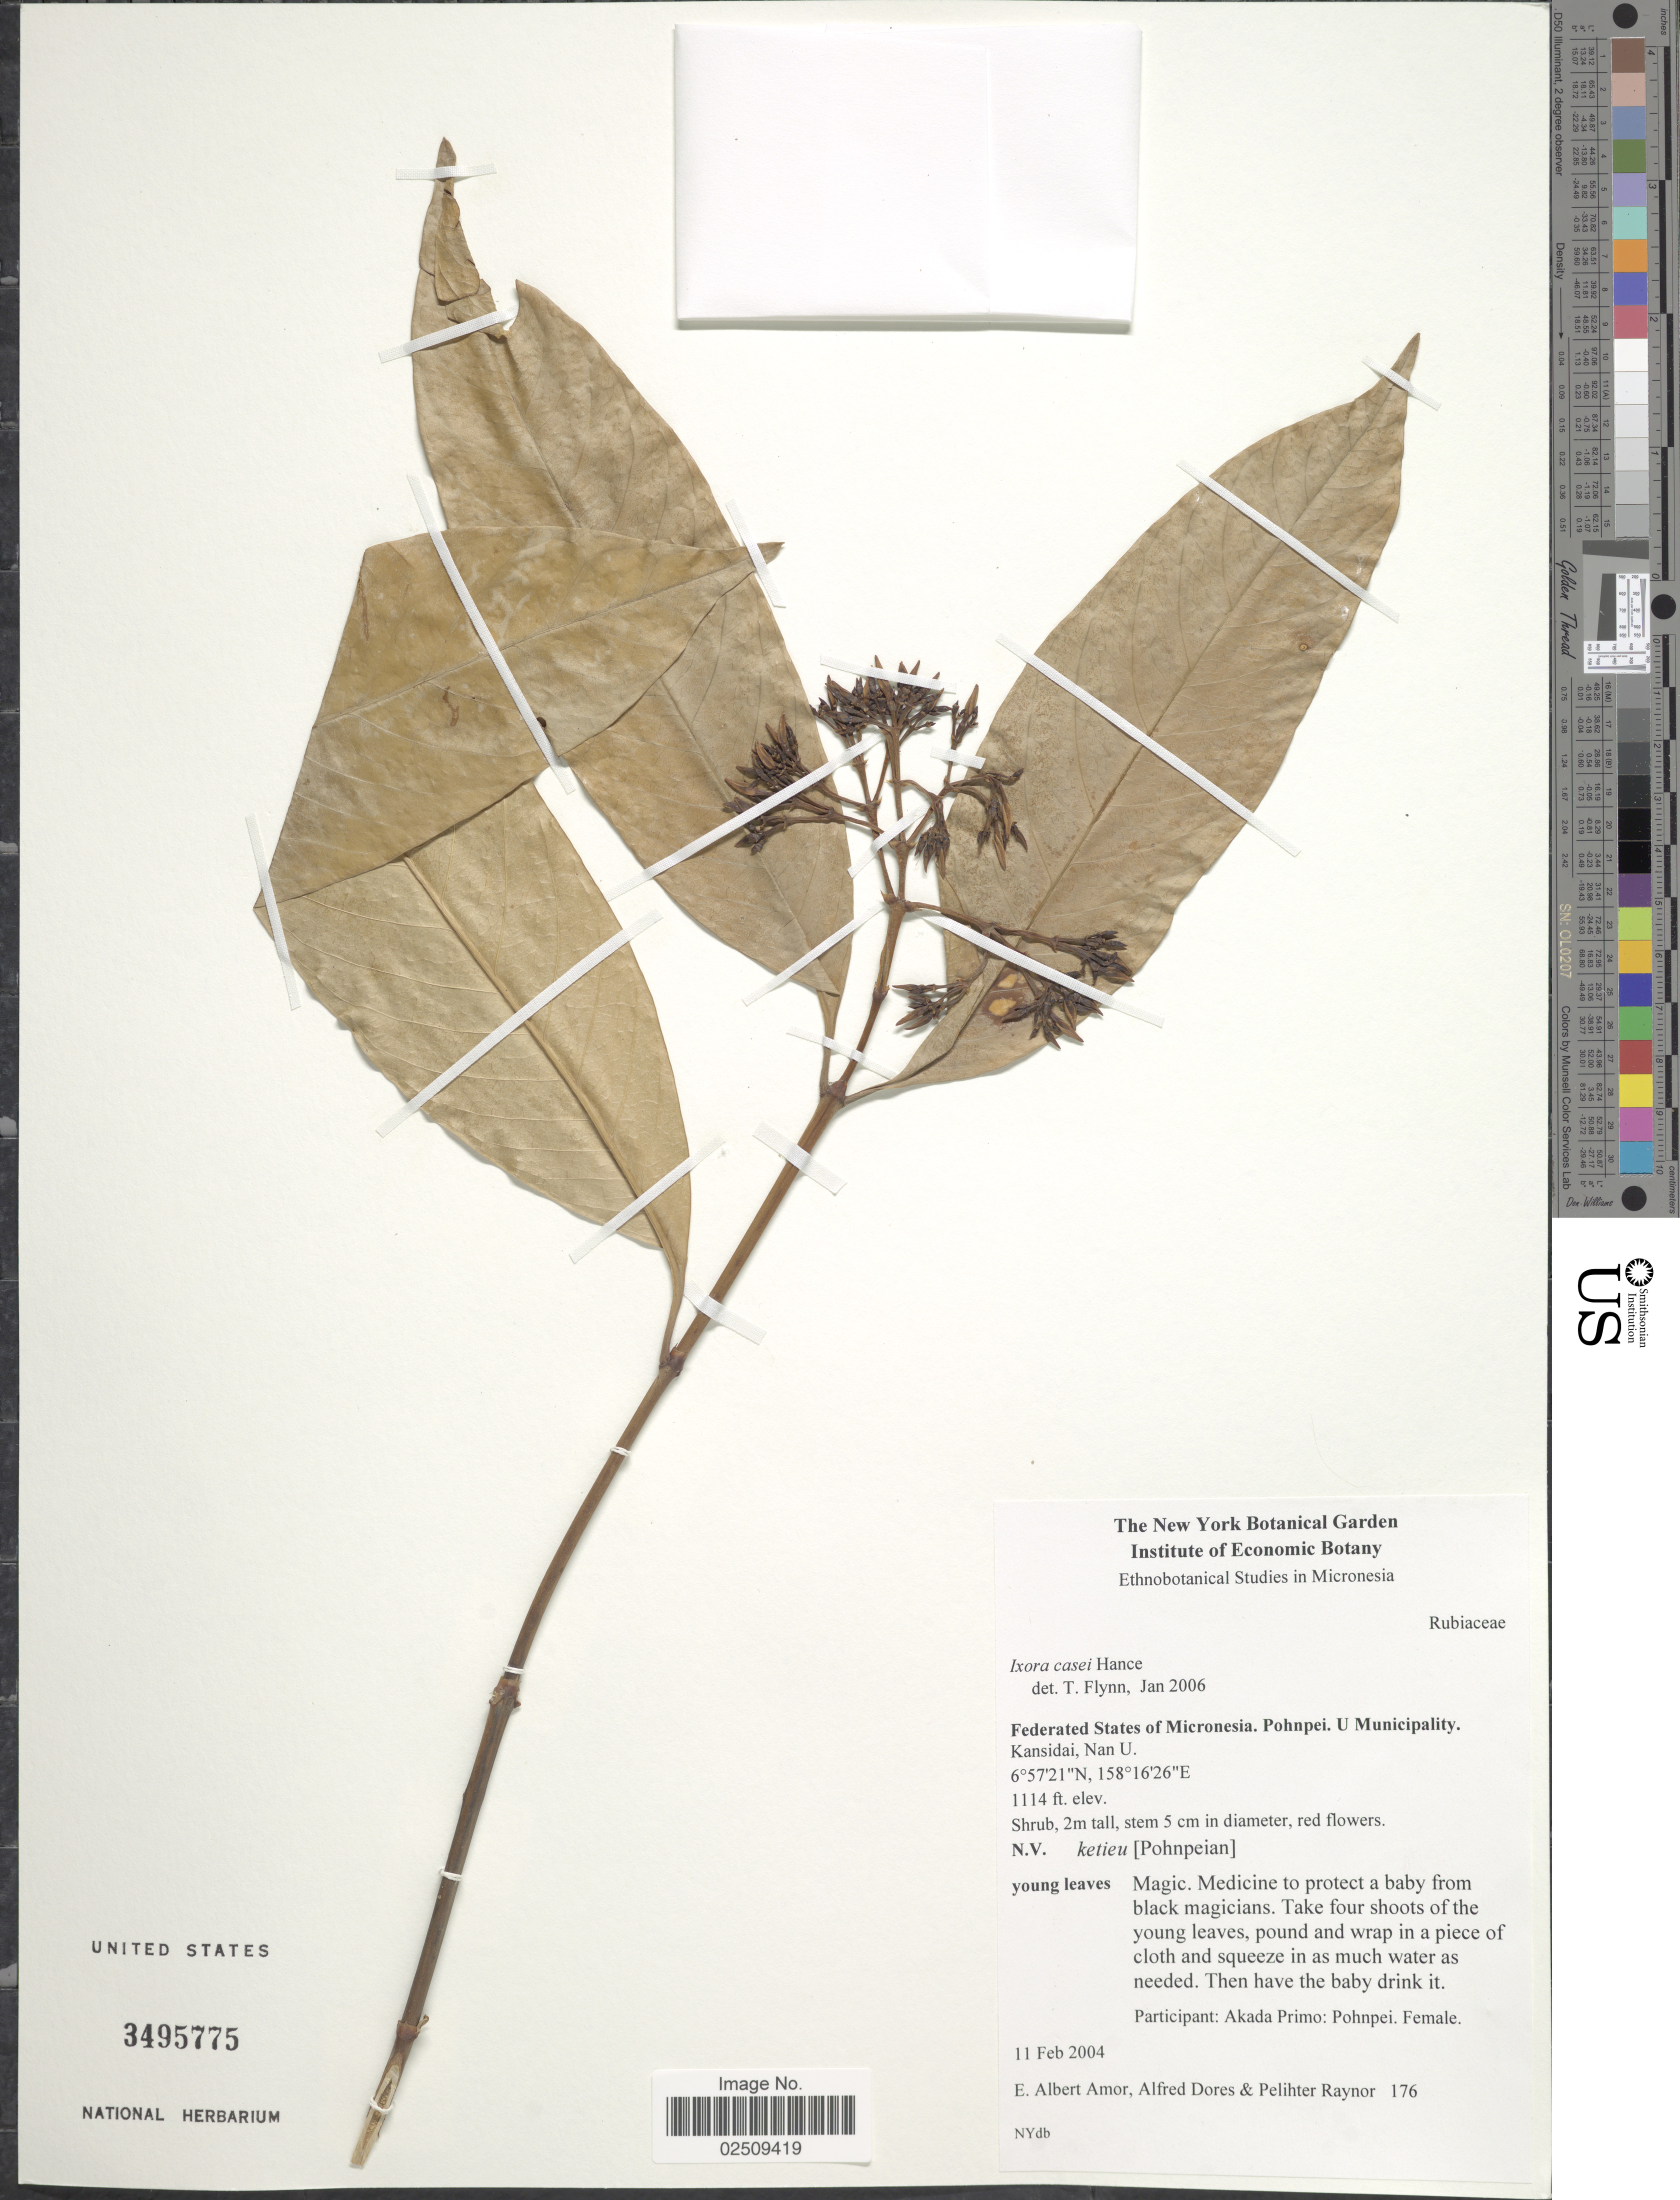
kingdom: Plantae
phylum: Tracheophyta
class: Magnoliopsida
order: Gentianales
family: Rubiaceae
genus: Ixora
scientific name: Ixora casei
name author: Hance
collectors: E. A. Amor, A. Dores & P. Raynor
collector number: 176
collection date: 2004-02-11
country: Micronesia, Federated States of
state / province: Pohnpei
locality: U Municipality. Kansidai, Nan U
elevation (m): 340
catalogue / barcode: US 3495775